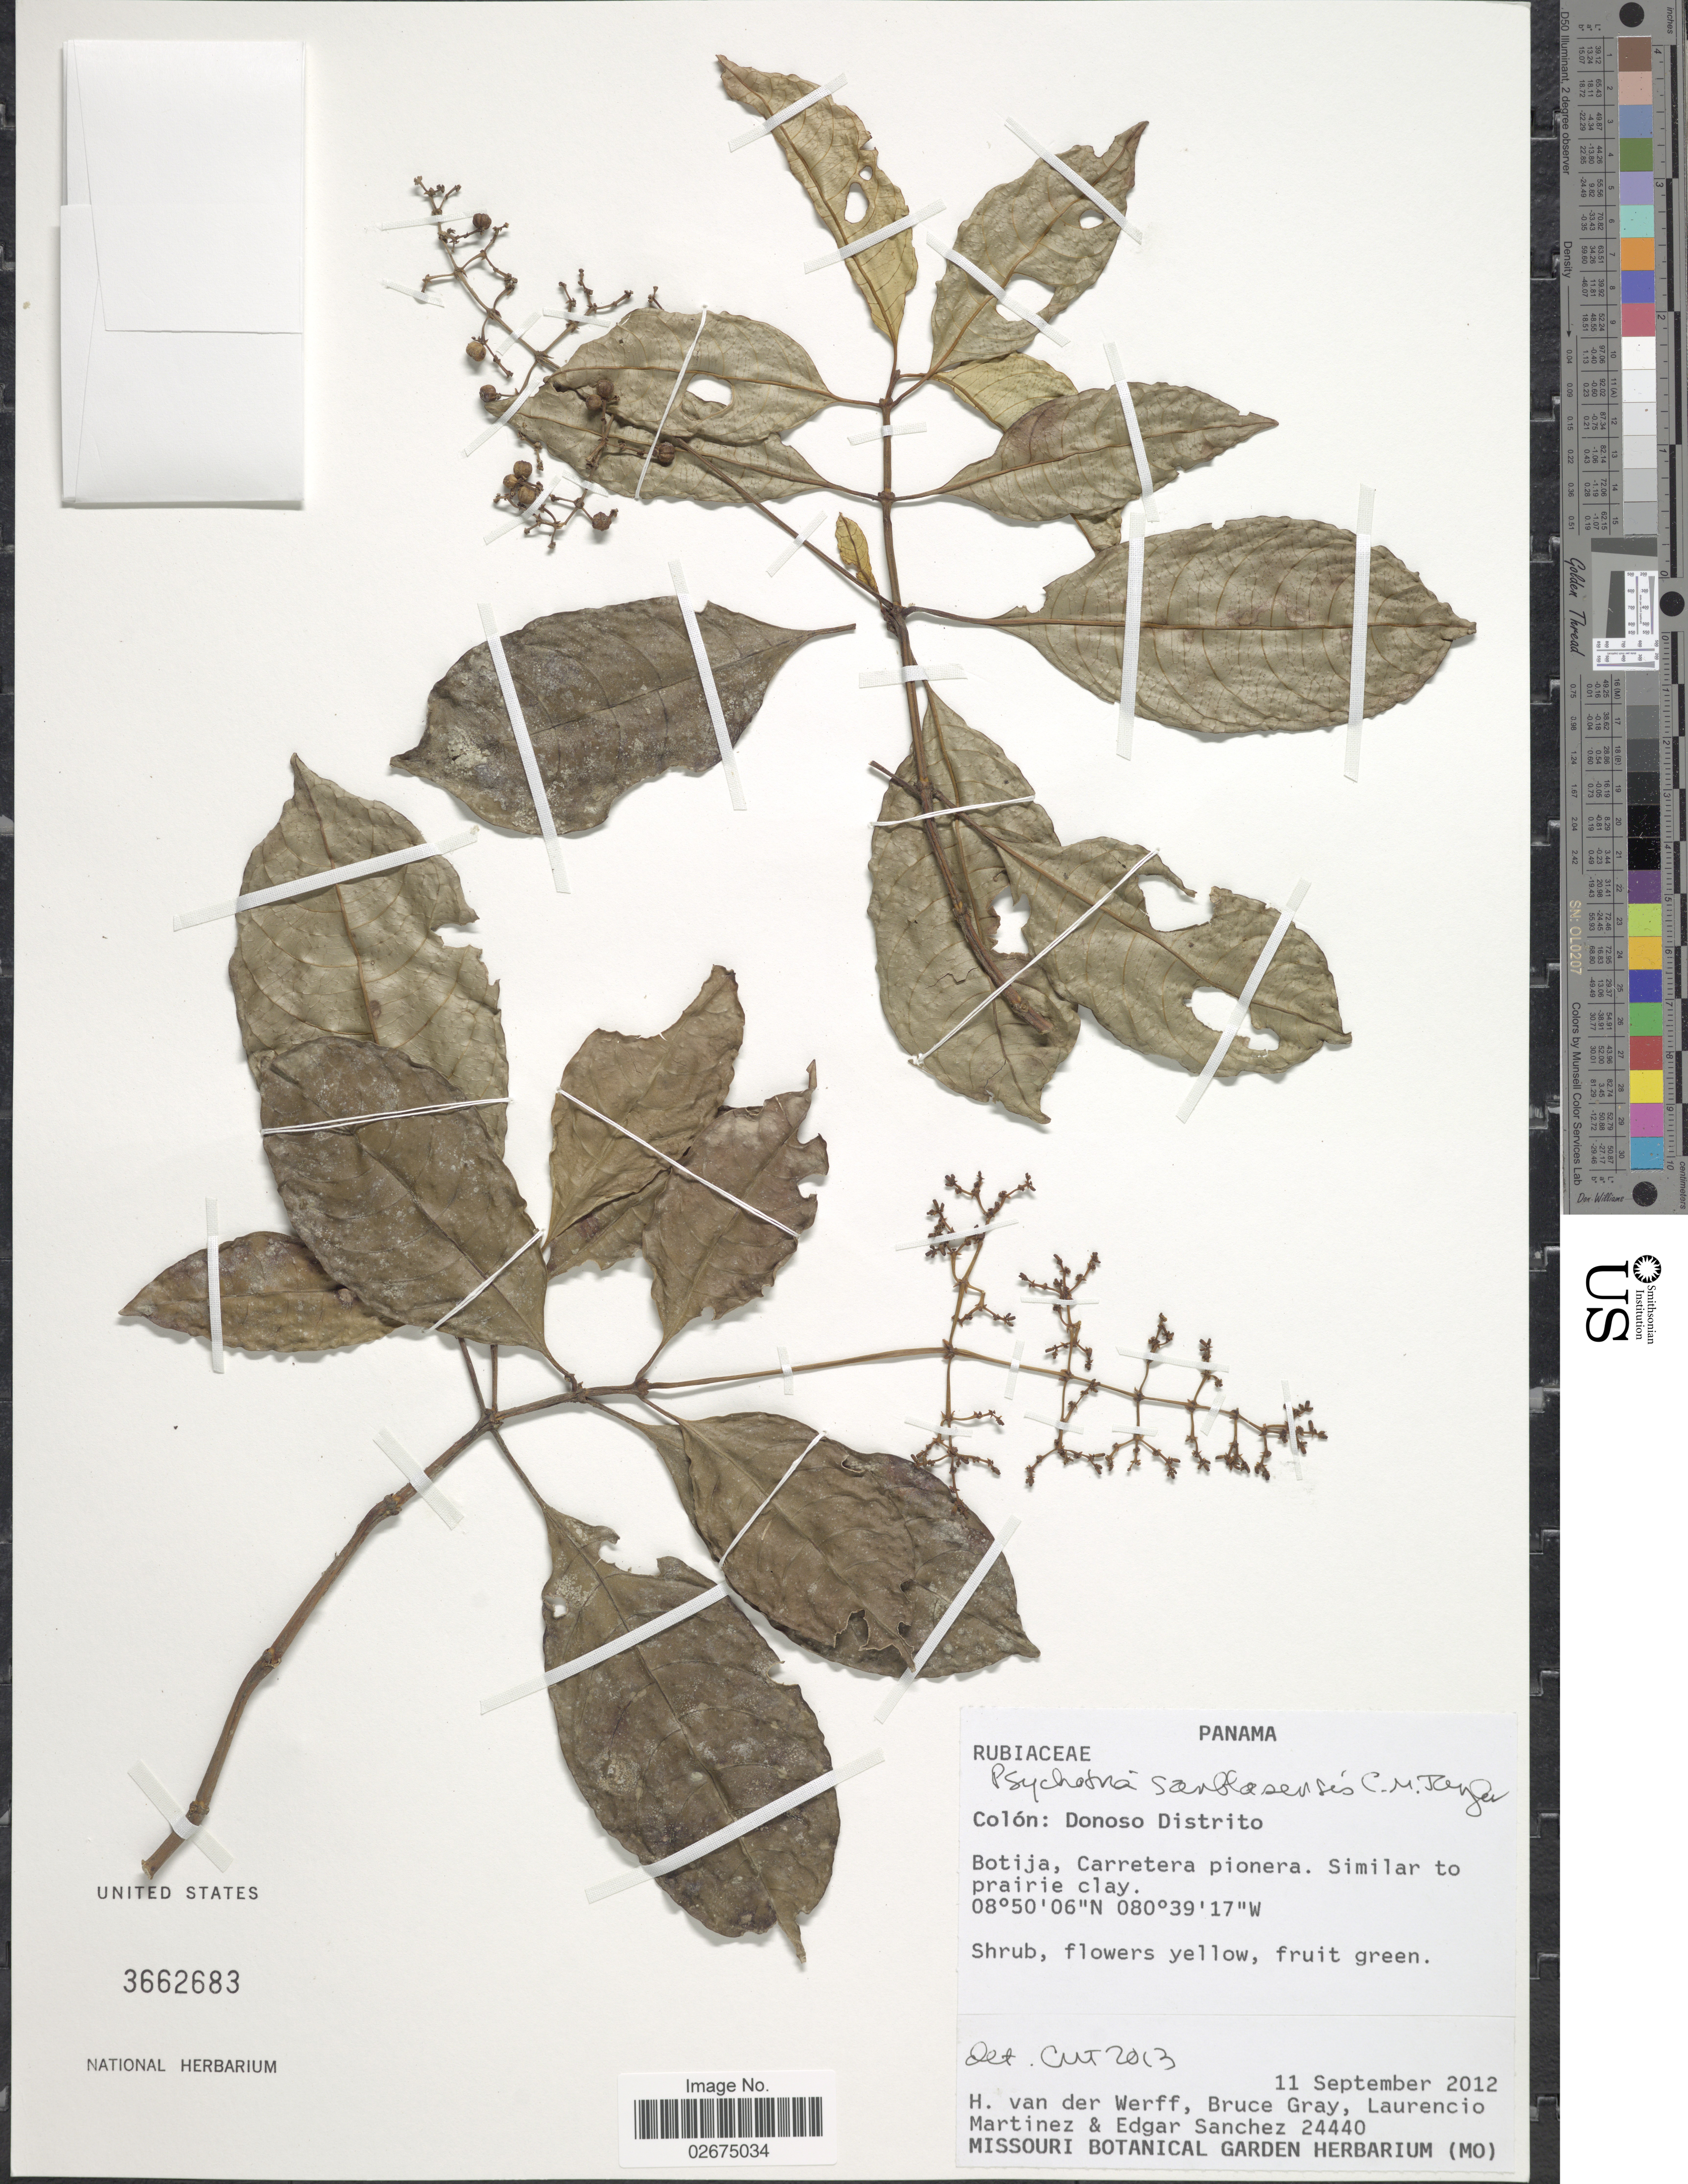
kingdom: Plantae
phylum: Tracheophyta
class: Magnoliopsida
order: Gentianales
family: Rubiaceae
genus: Notopleura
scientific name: Notopleura sanblasensis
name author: C.M. Taylor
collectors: H. van der Werff, B. Gray, L. Martinez & E. Sanchez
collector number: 24440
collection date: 2012-09-11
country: Panama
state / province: Colón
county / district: Donoso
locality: Donoso Distrito. Botija, Carretera pionera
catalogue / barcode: US 3662683